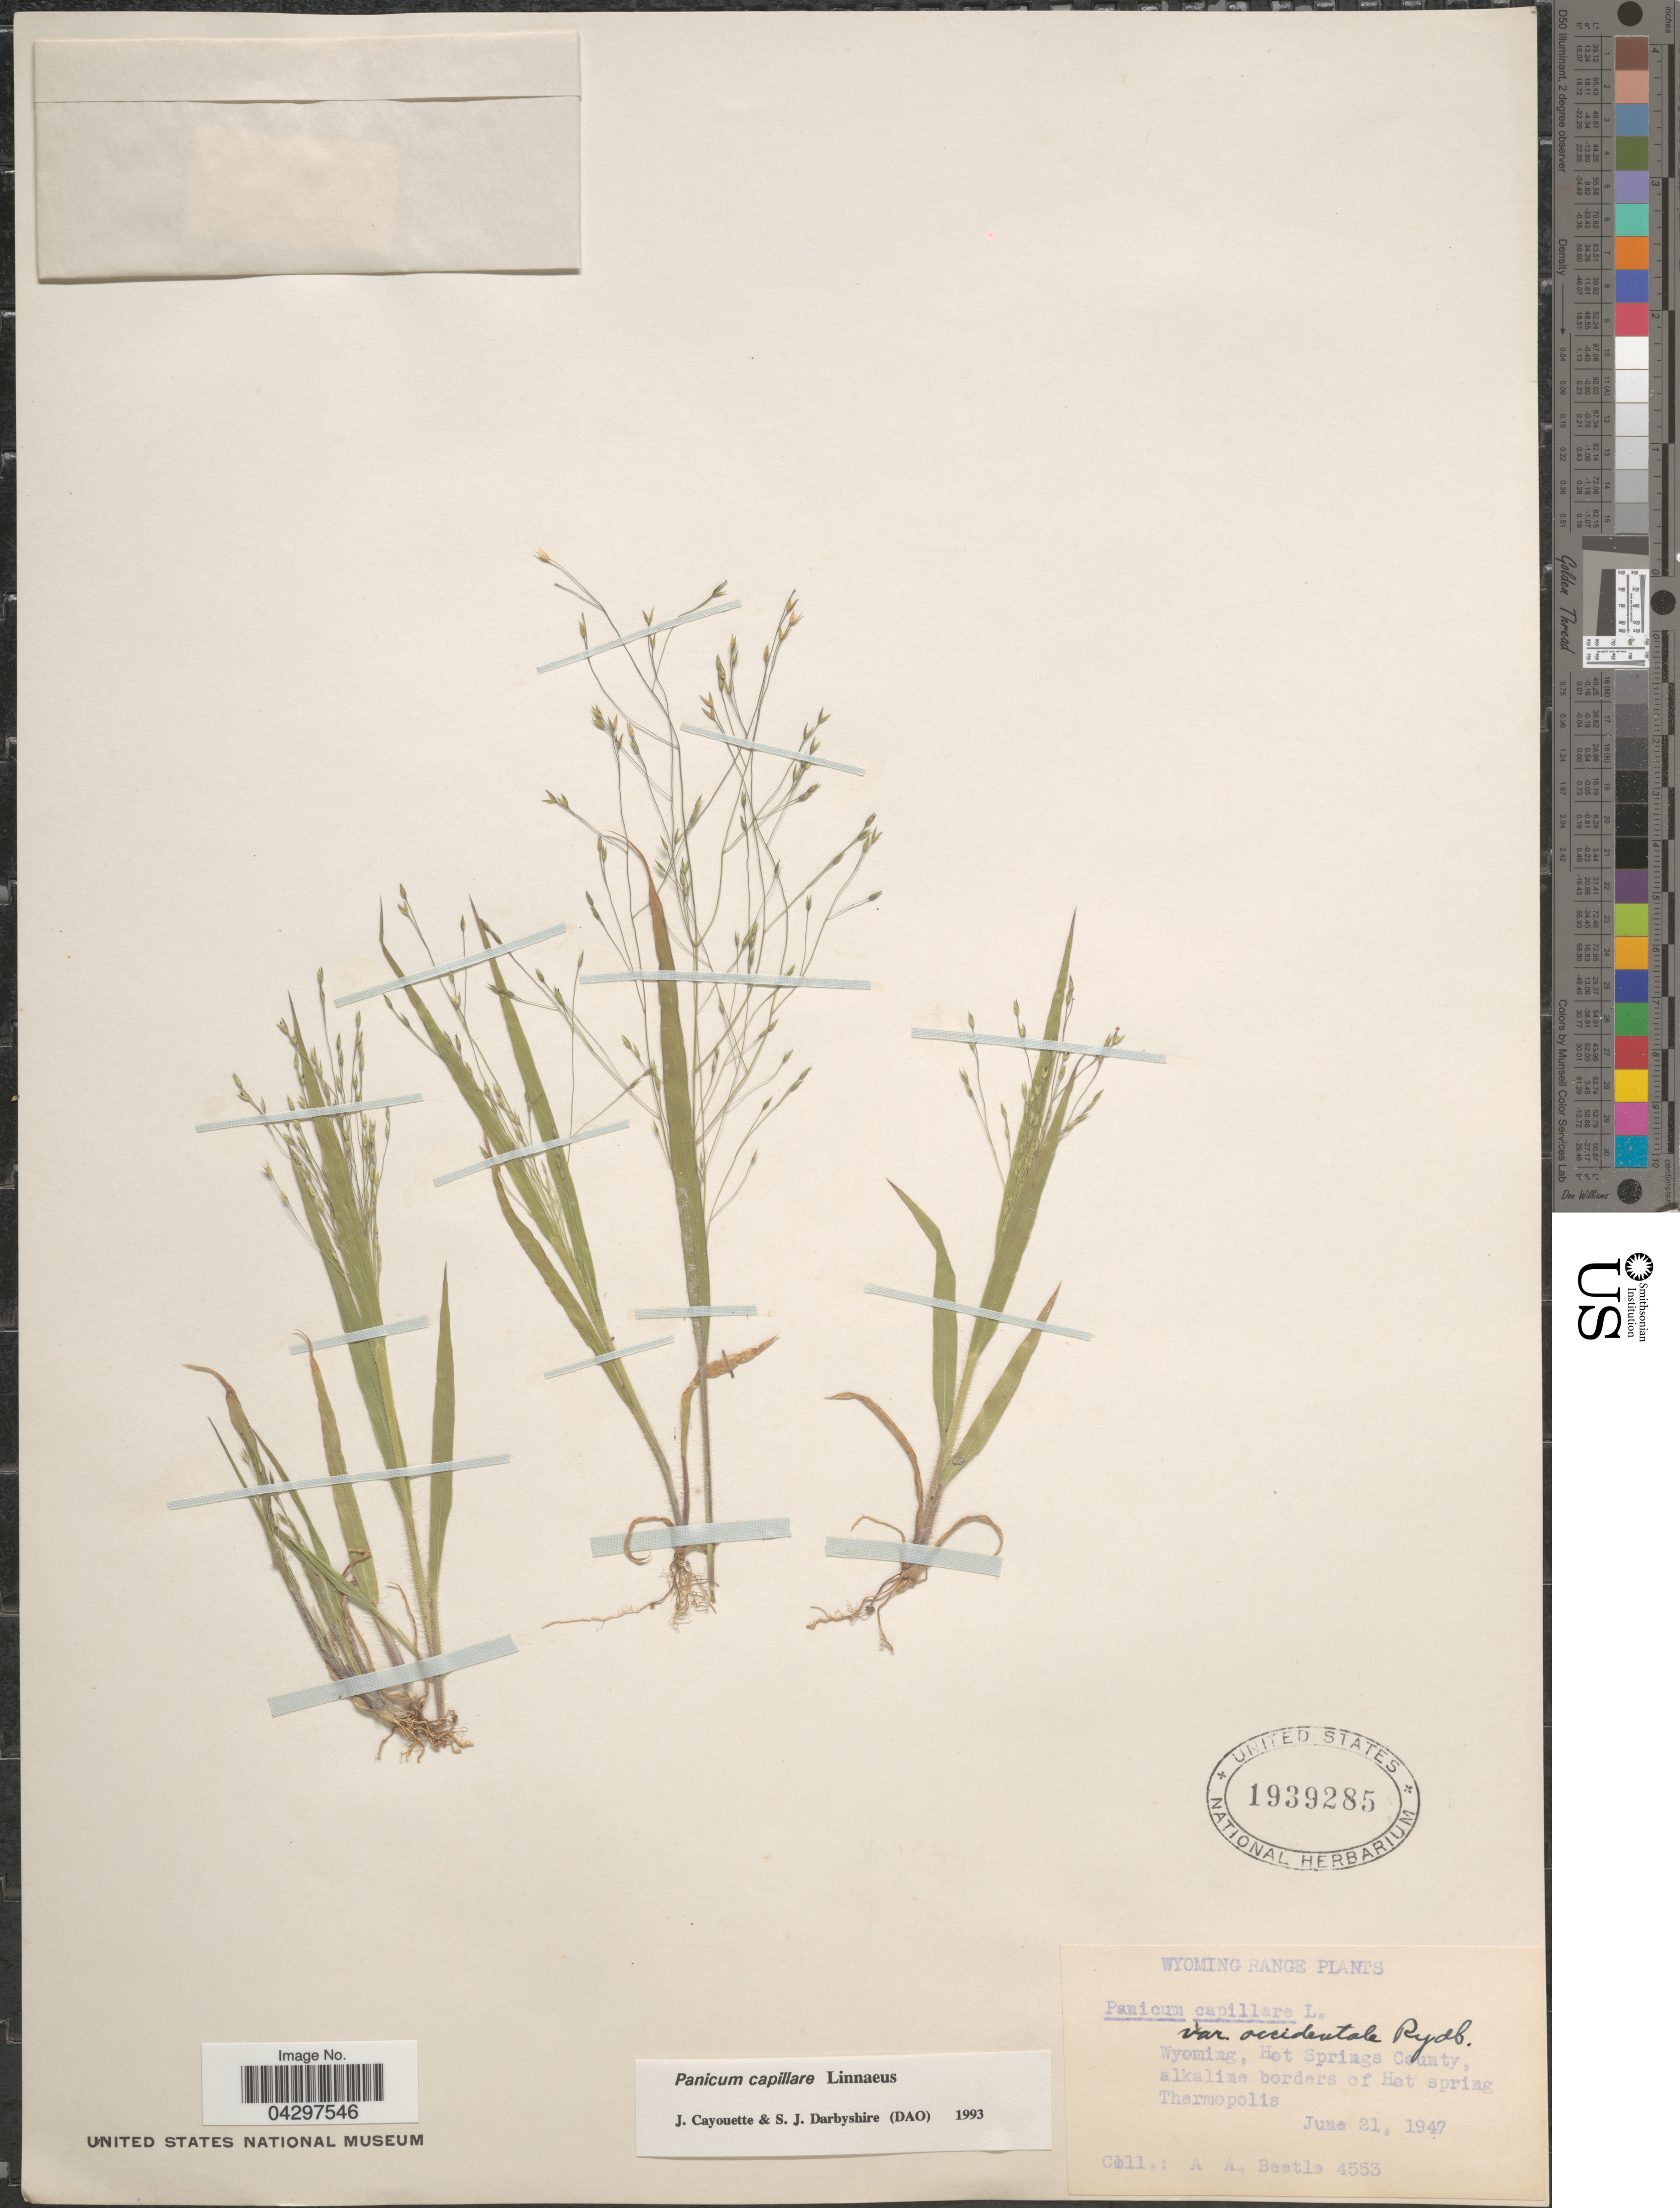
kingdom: Plantae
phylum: Tracheophyta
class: Liliopsida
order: Poales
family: Poaceae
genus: Panicum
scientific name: Panicum capillare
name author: L.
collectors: A. A. Beetle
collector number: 4553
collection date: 1947-06-21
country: United States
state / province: Wyoming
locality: Hot Springs County, alkaline borders of Hot spring Thermopolis.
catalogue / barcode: US 1939285